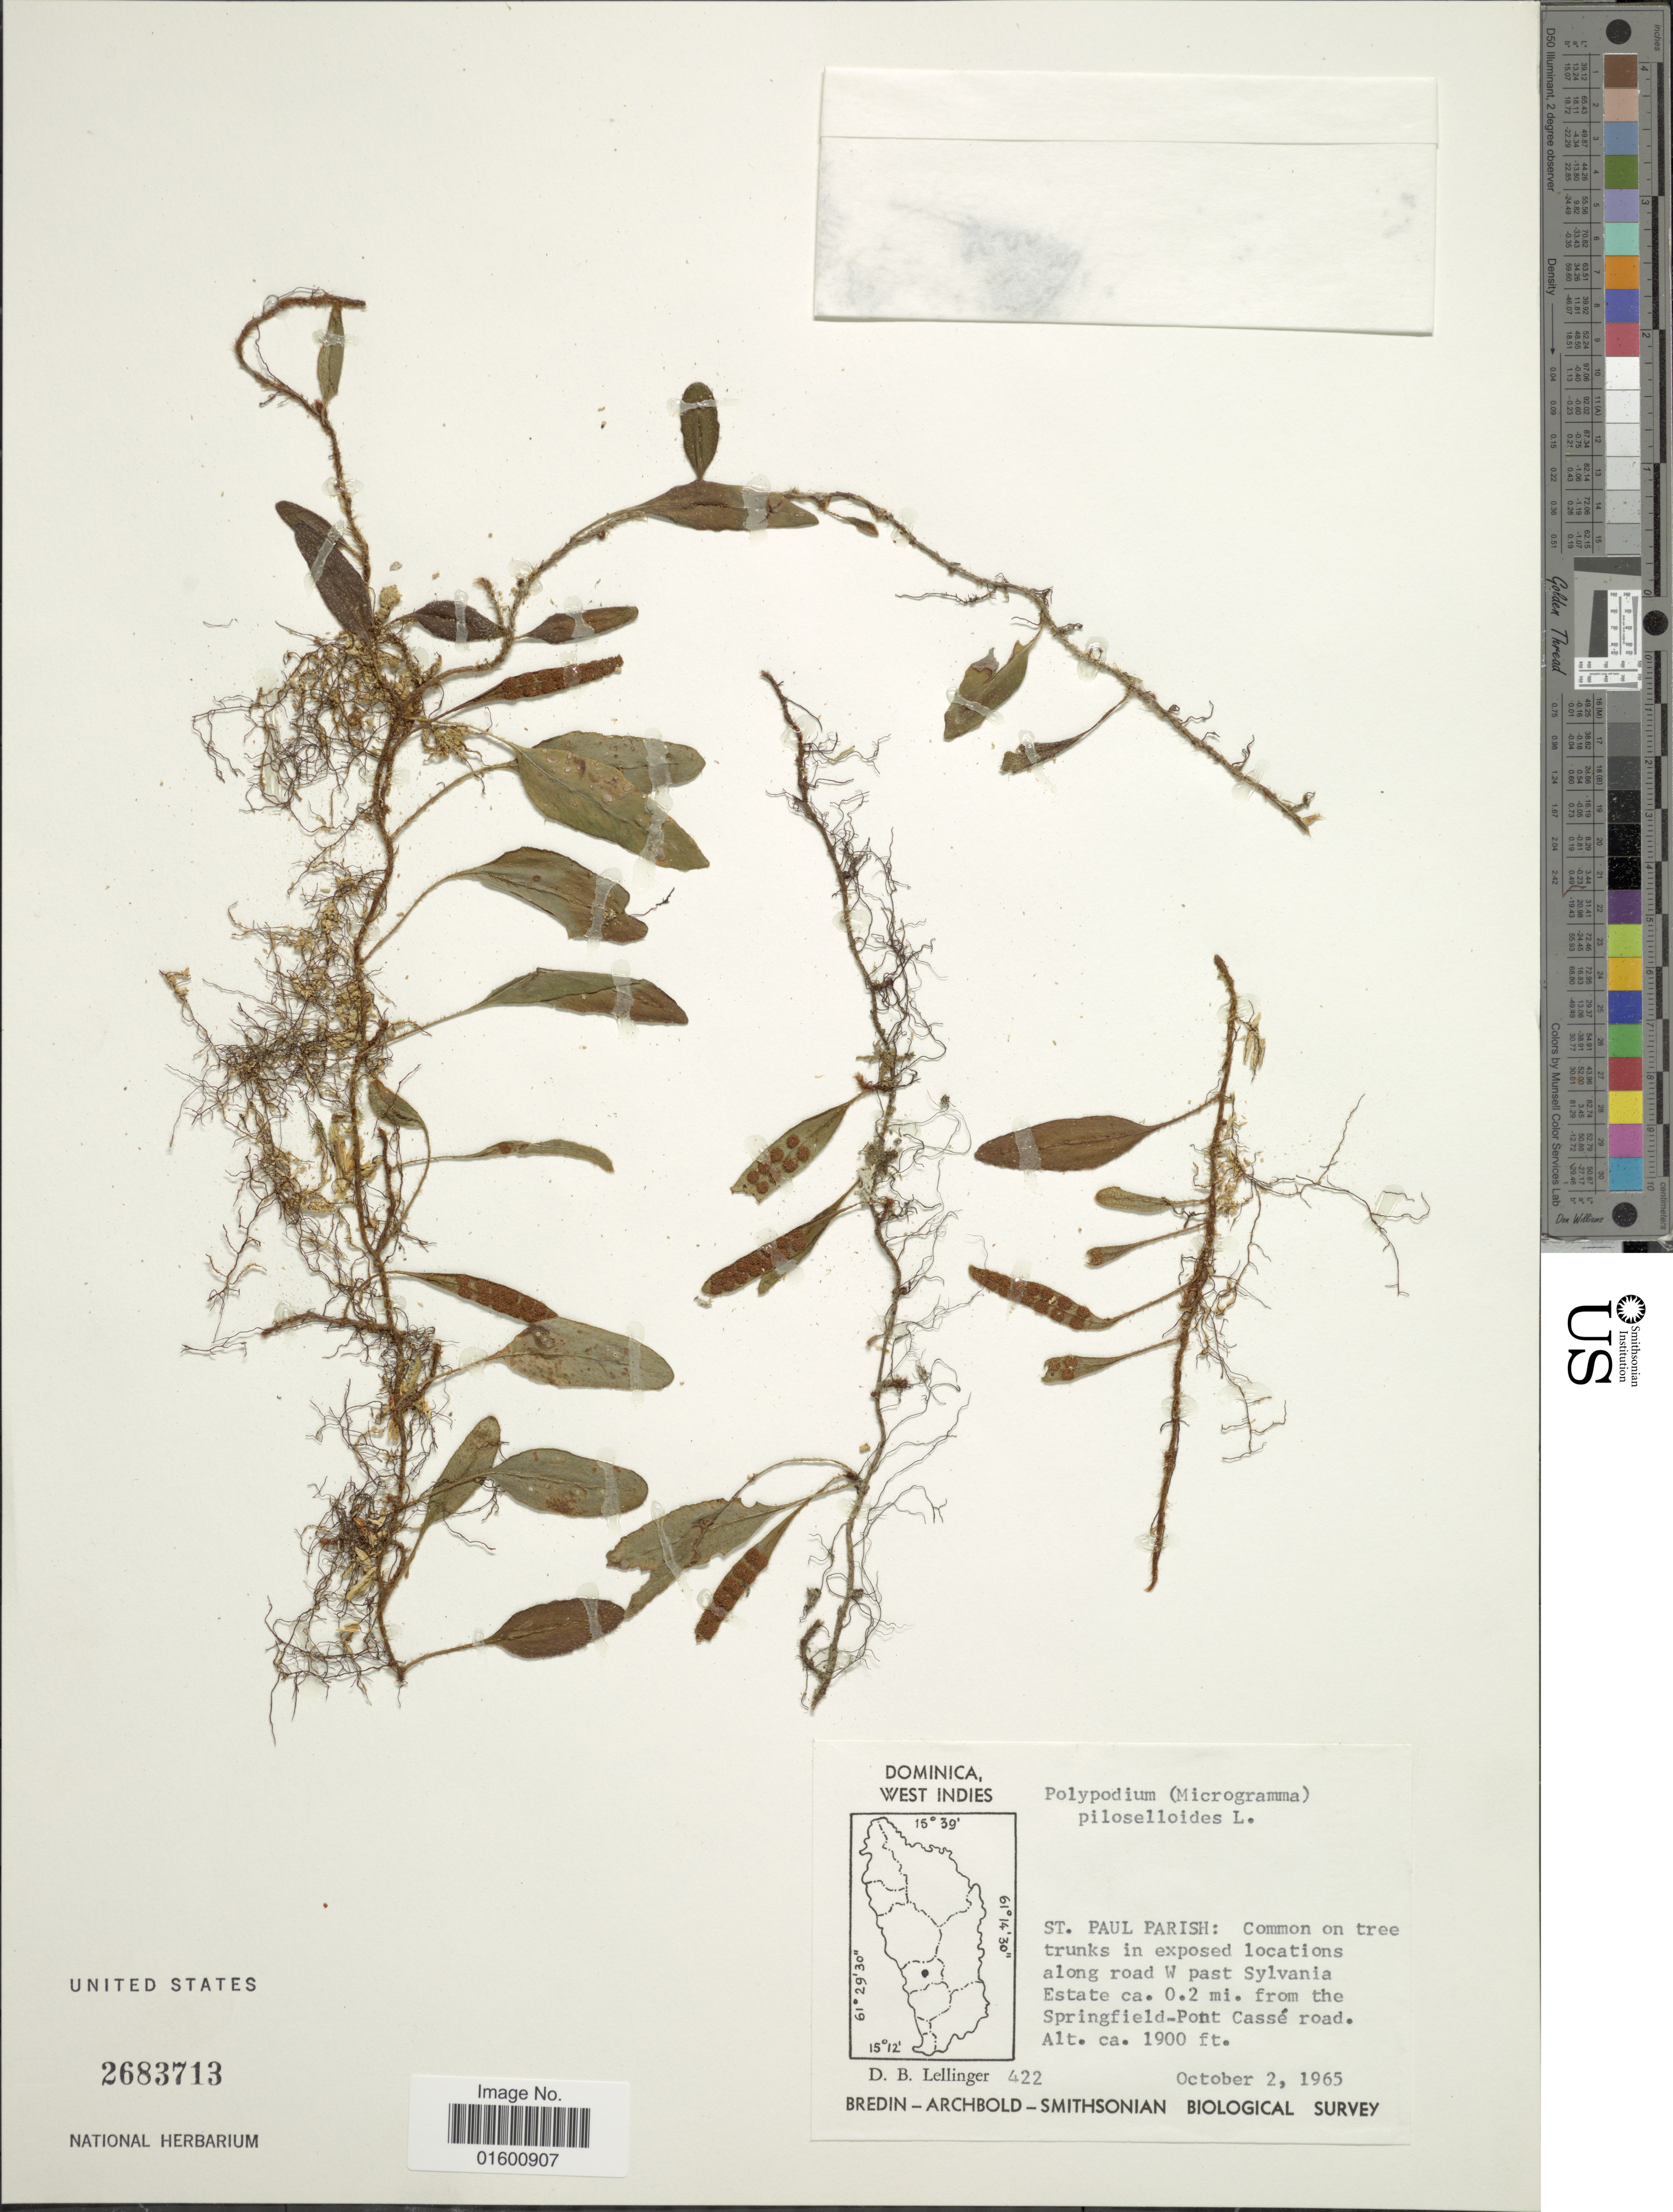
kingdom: Plantae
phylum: Tracheophyta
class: Polypodiopsida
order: Polypodiales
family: Polypodiaceae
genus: Microgramma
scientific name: Microgramma piloselloides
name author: (L.) Copel.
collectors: D. B. Lellinger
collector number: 422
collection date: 1965-10-02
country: Dominica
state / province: St. Paul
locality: Common on tree trunks in exposed locations along road W past Sylvania Estate ca. 0.2. mi. from the Springfield Pont Casse road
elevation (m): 579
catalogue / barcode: US 2683713